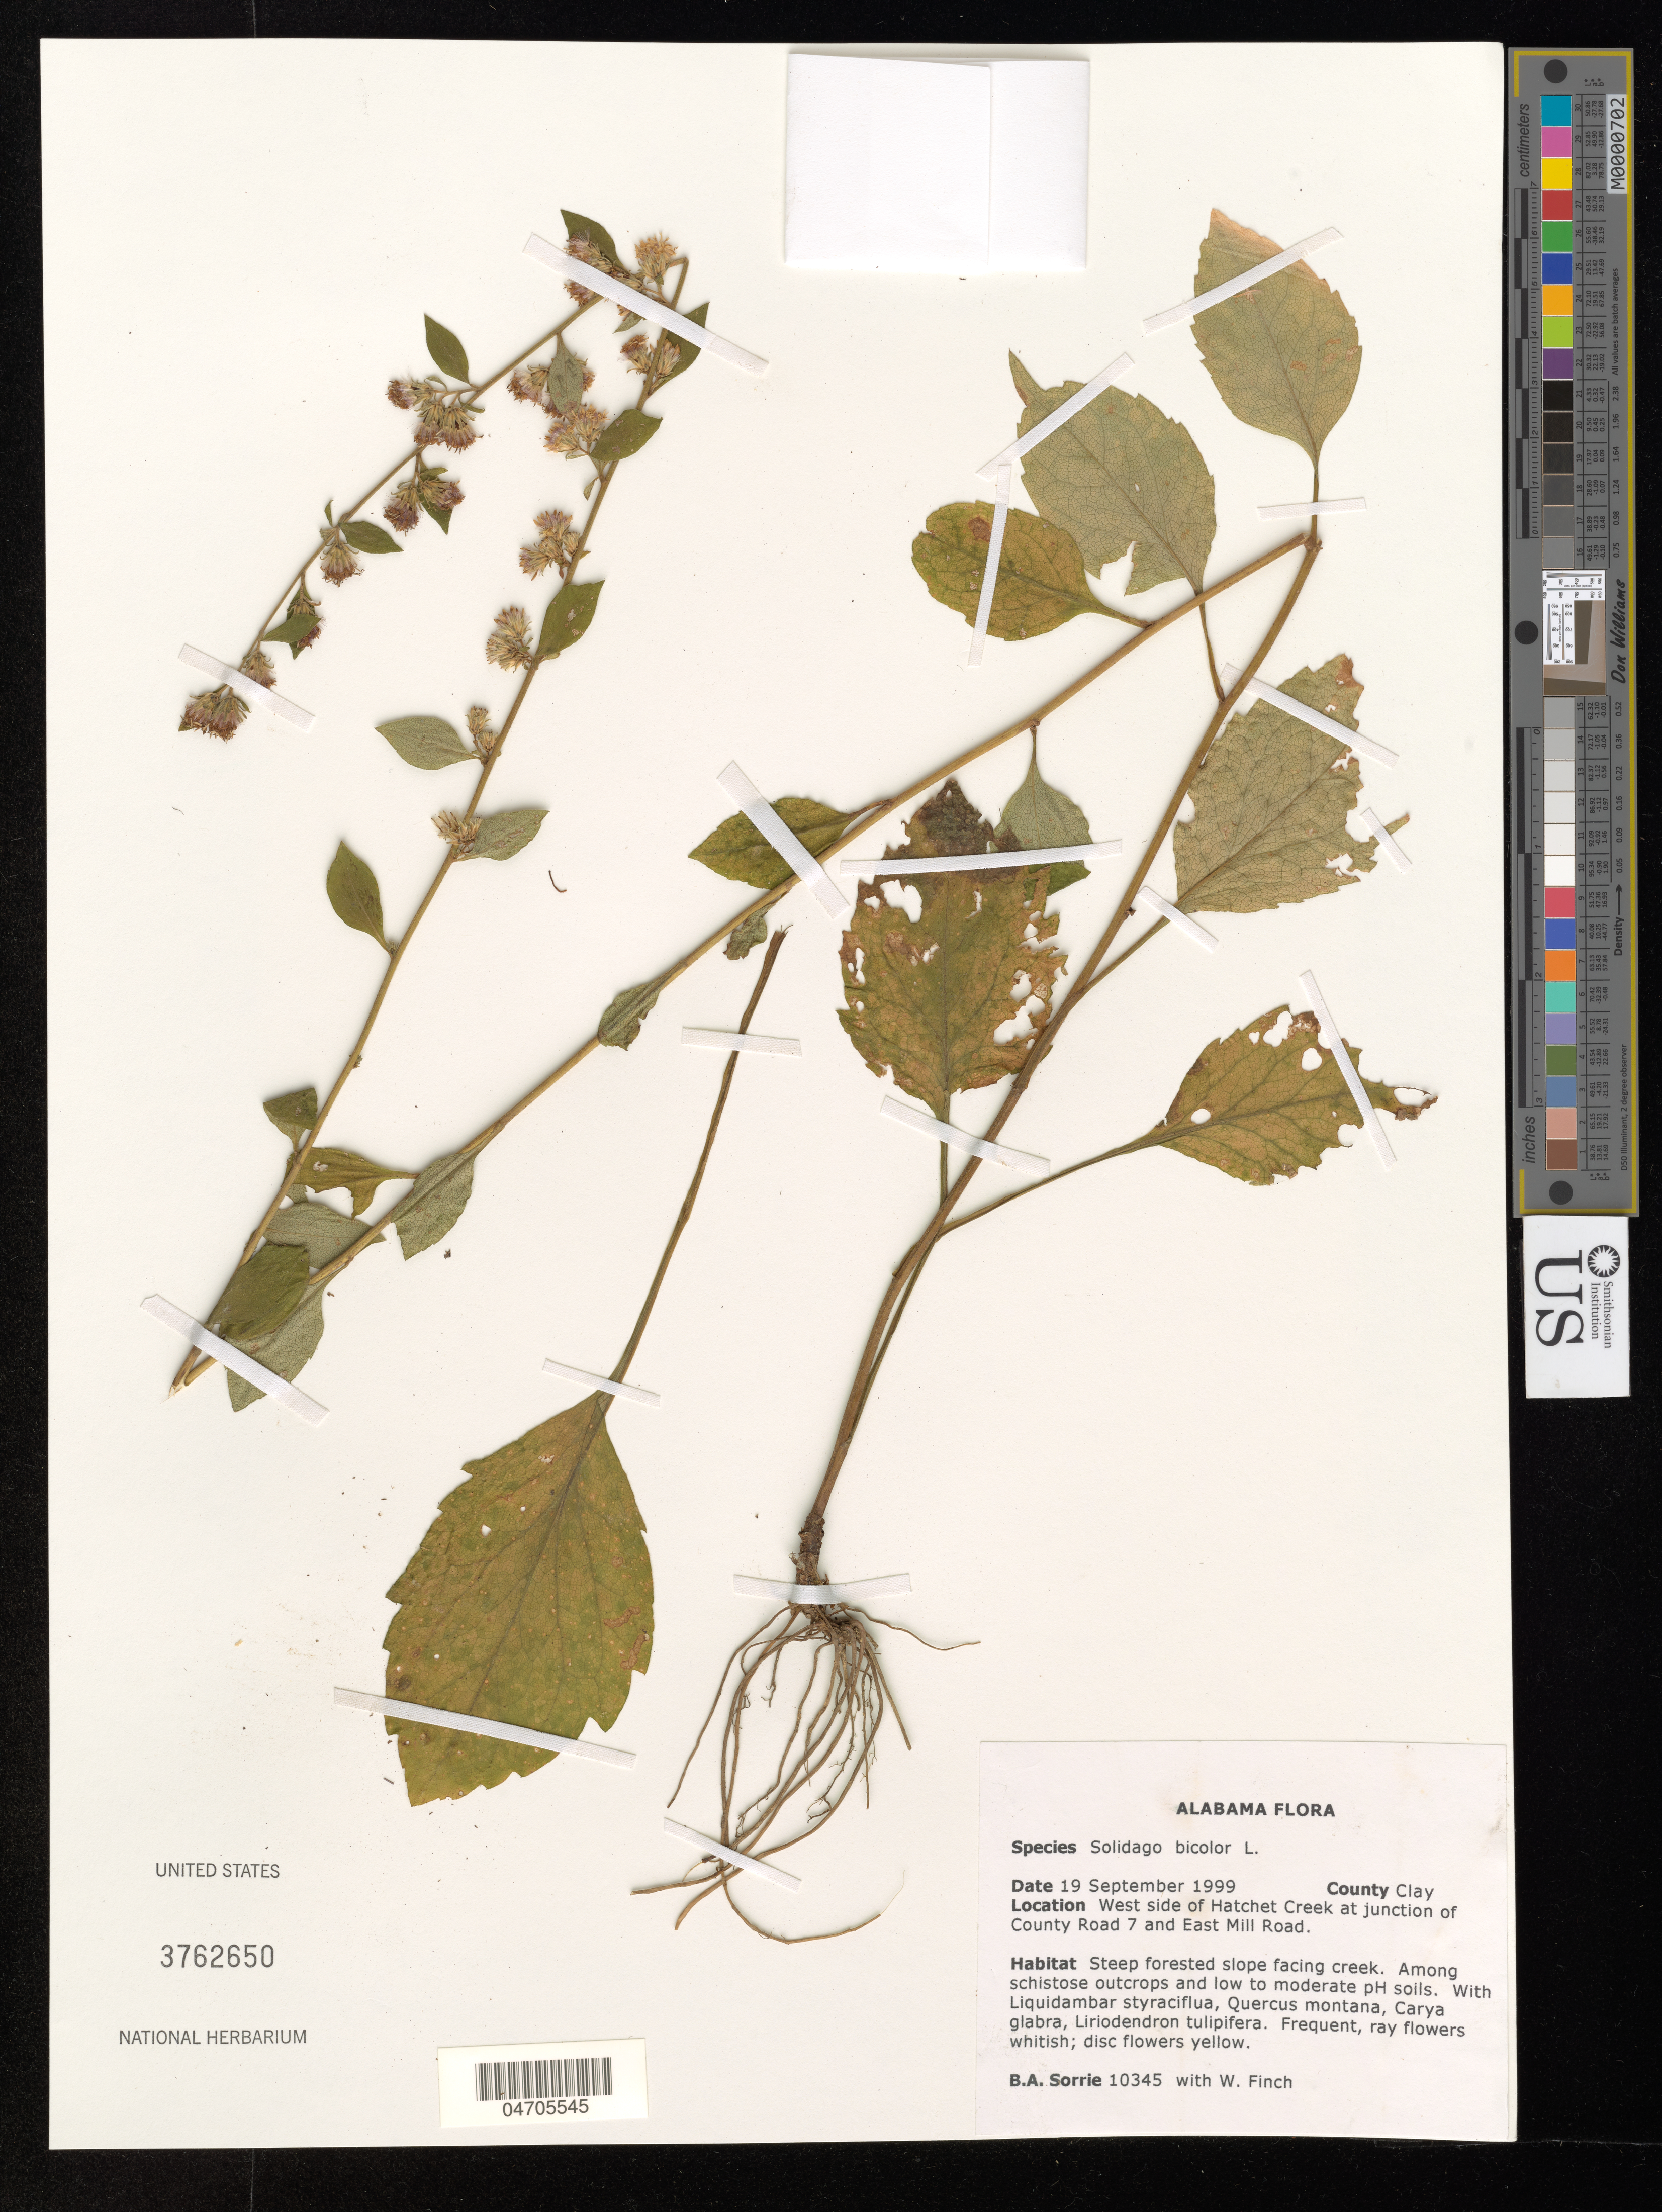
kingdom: Plantae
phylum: Tracheophyta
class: Magnoliopsida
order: Asterales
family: Asteraceae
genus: Solidago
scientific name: Solidago bicolor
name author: L.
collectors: B. Sorrie & W. Finch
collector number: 10345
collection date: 1999-09-19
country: United States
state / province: Alabama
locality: County Clay. West side of Hatchet Creek at junction of County Road 7 and East Mill Road. Steep forested slope facing creek.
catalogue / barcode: US 3762650